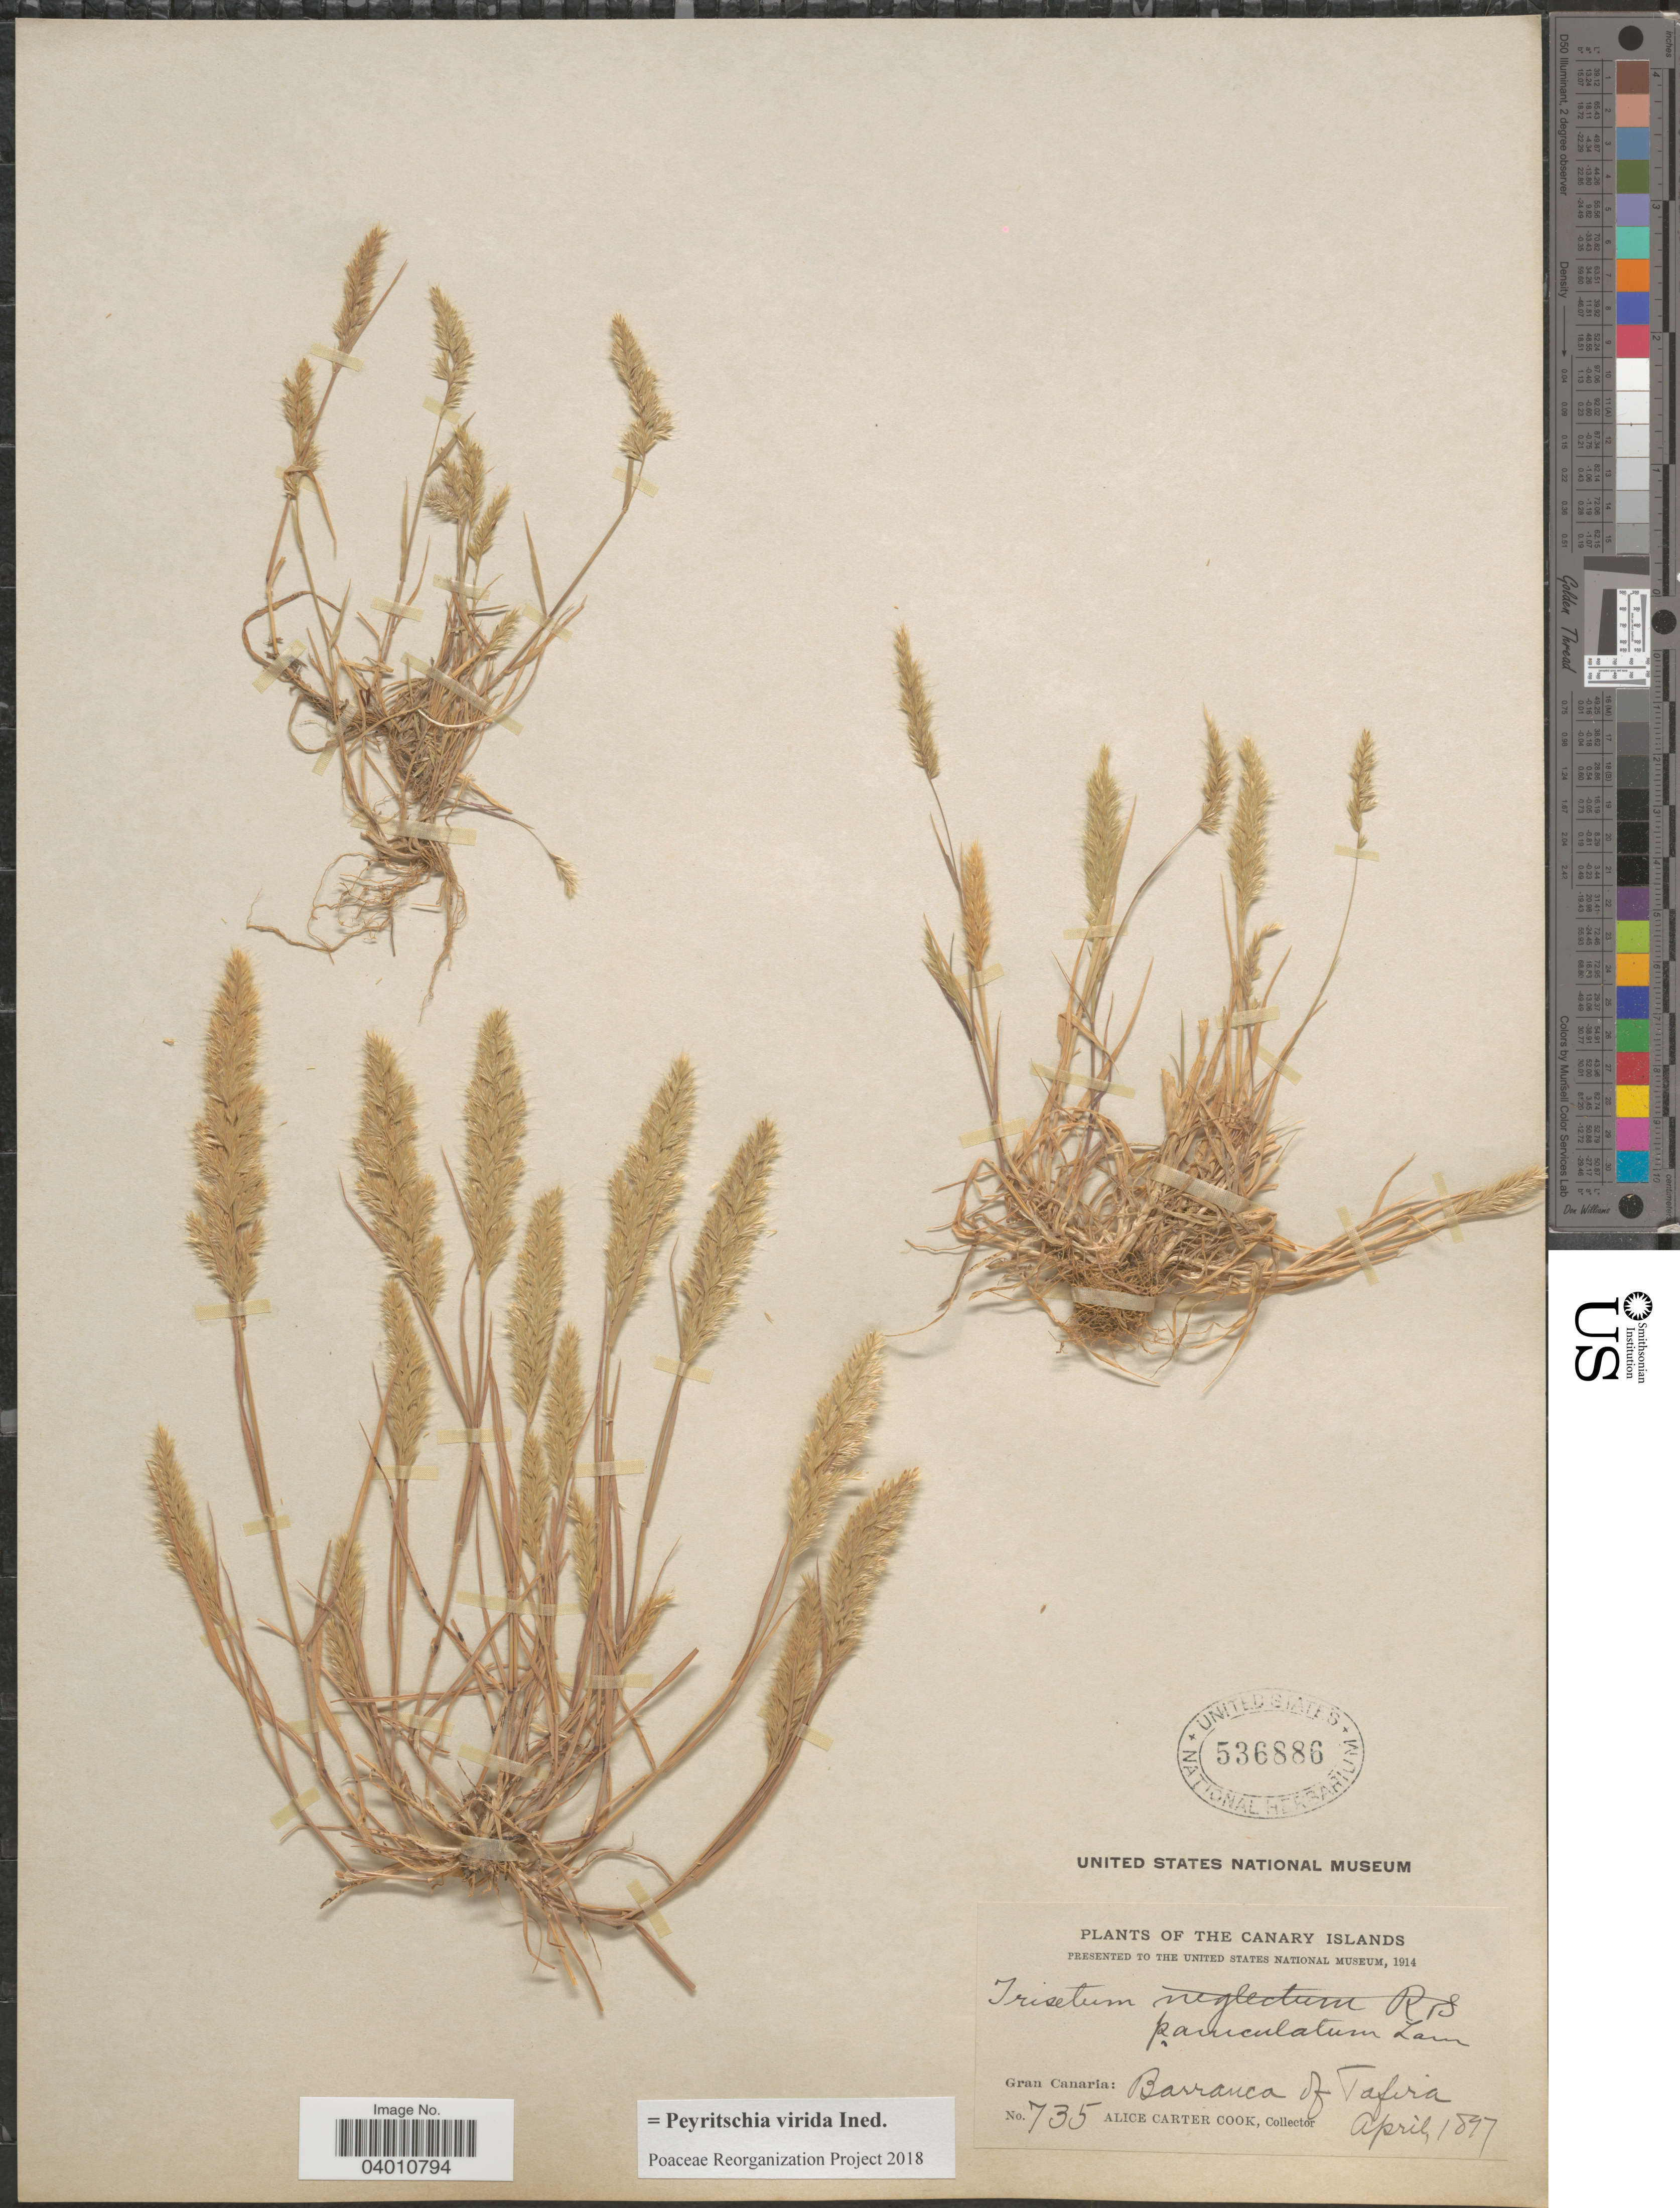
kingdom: Plantae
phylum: Tracheophyta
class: Liliopsida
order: Poales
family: Poaceae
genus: Peyritschia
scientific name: Peyritschia virida ined.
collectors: Alice C. Cook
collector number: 735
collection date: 1897-04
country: Spain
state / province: Canarias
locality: The Canary Islands. Gran Canaria: Barranca of Tafira.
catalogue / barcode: US 536886